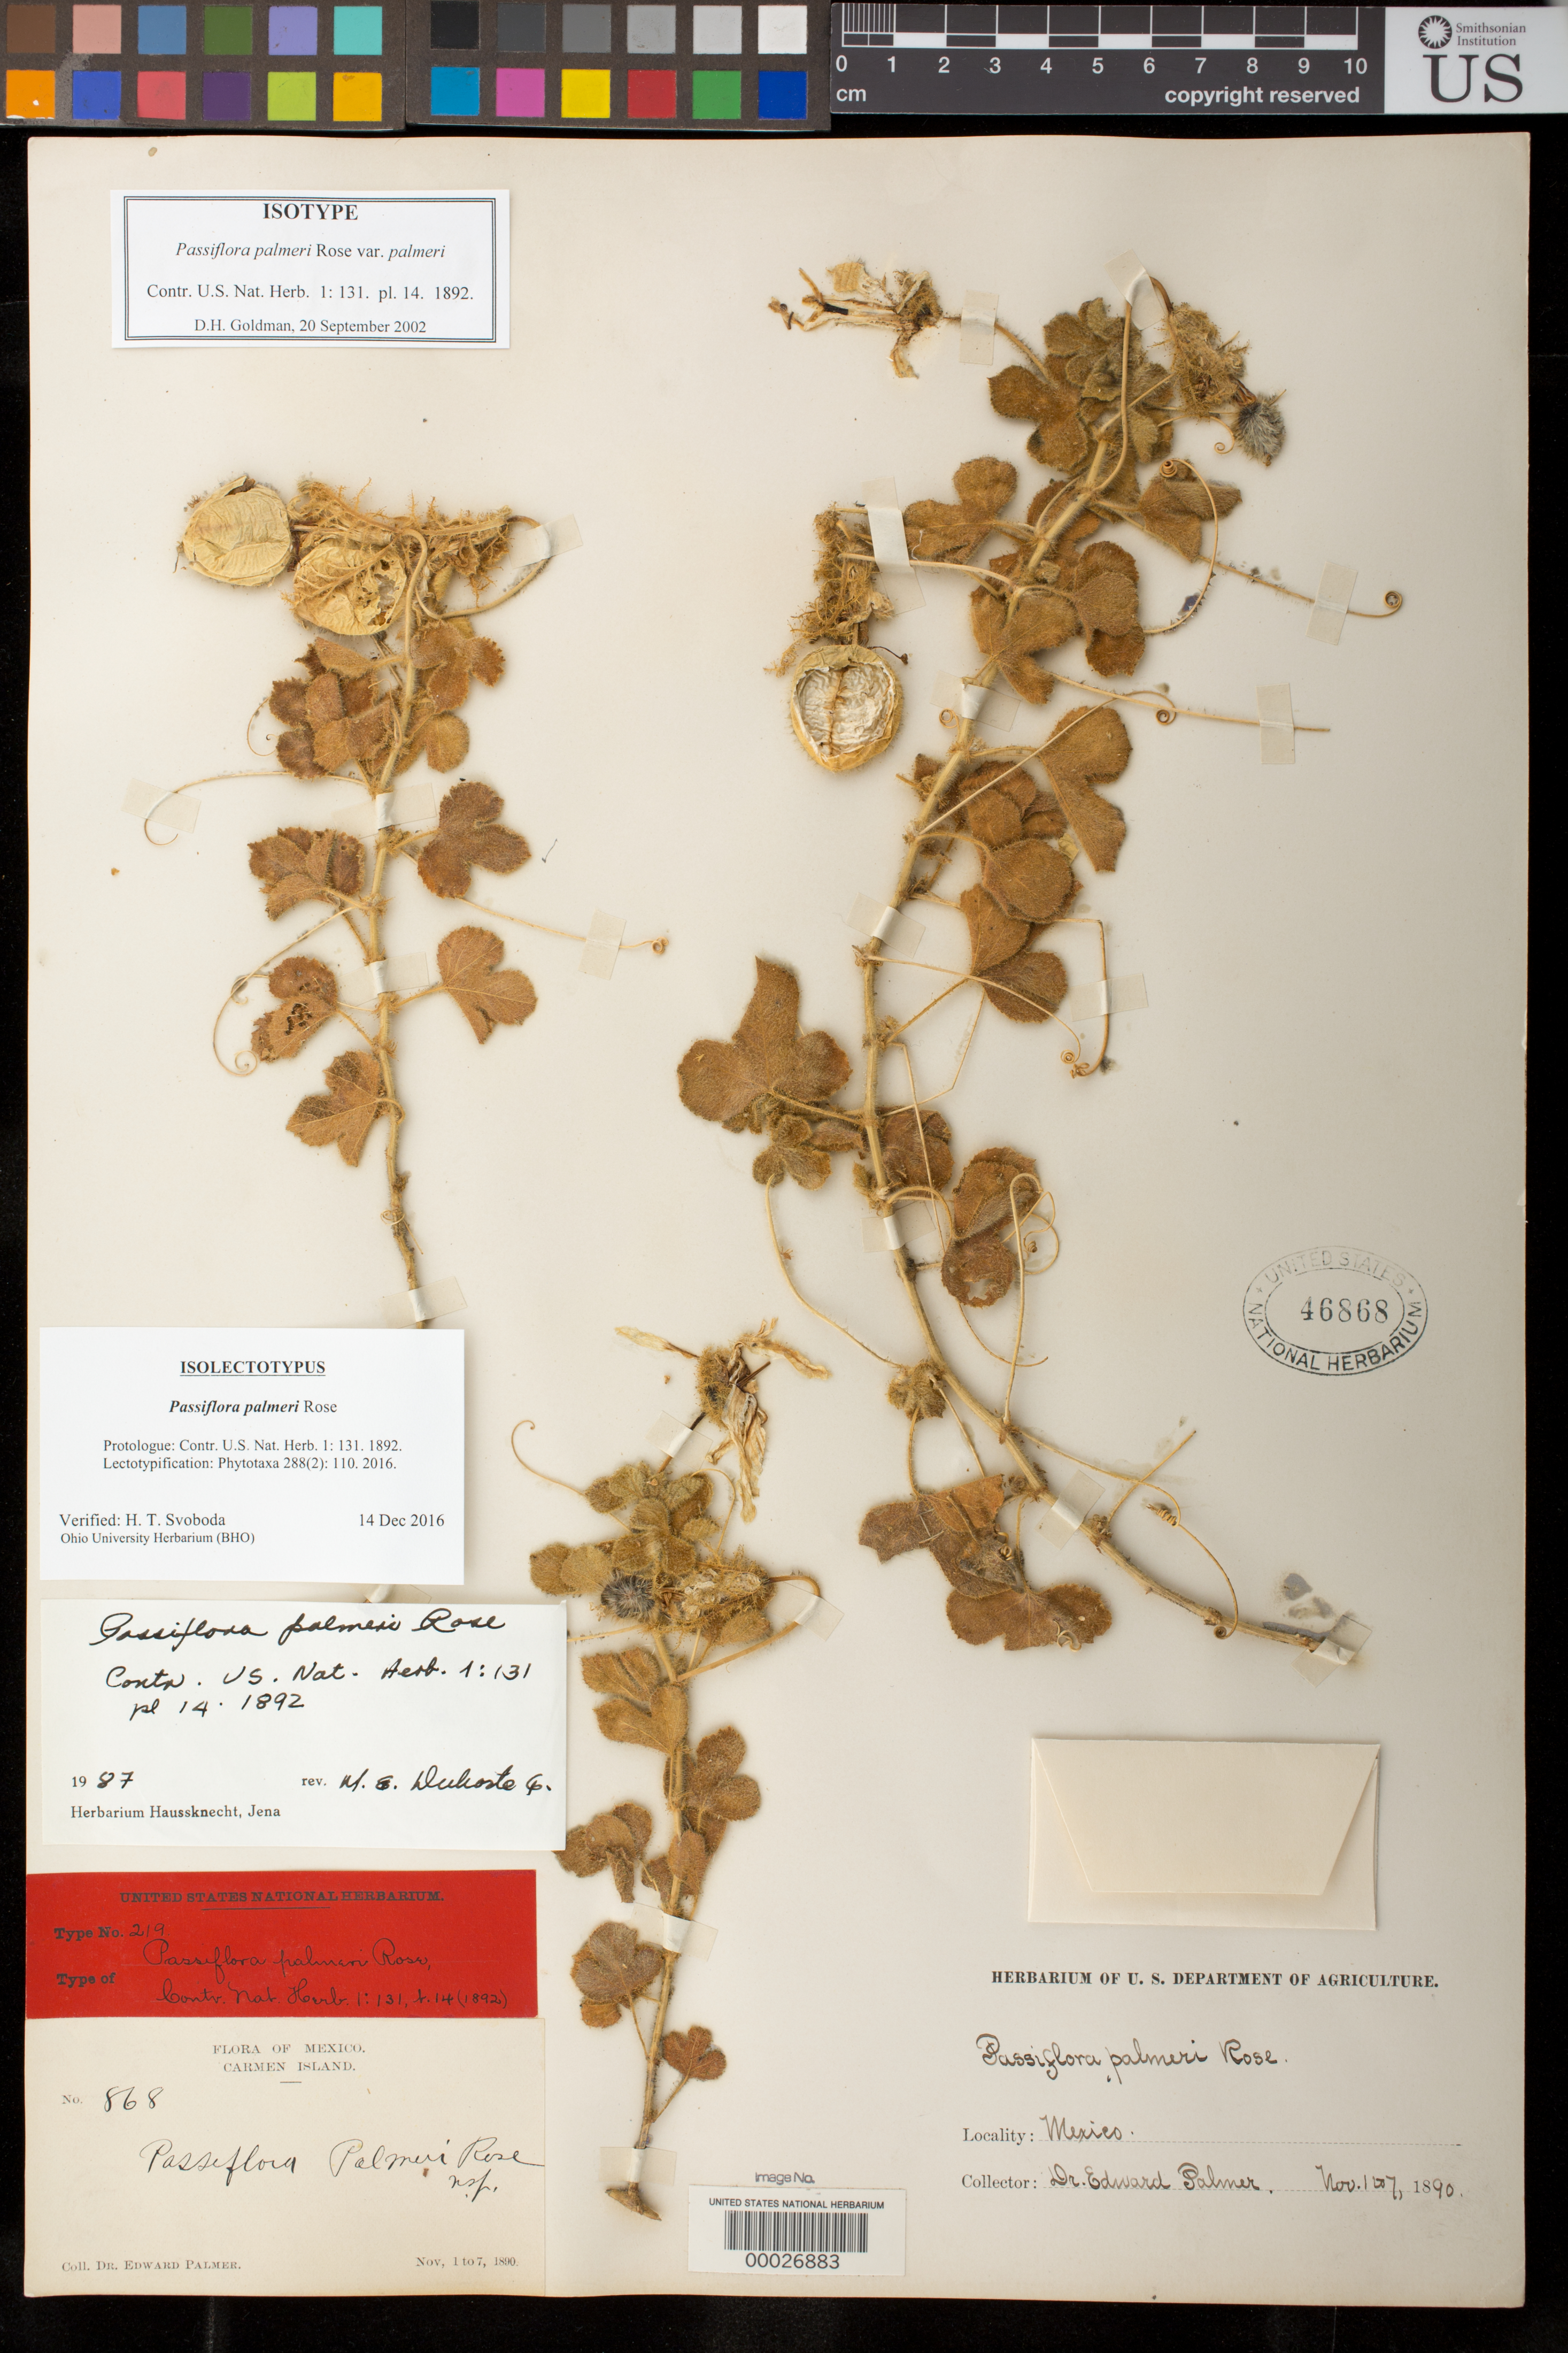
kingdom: Plantae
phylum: Tracheophyta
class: Magnoliopsida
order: Malpighiales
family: Passifloraceae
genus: Passiflora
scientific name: Passiflora palmeri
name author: Rose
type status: Isolectotype; Type Collection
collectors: E. Palmer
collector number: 868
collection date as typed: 01 Nov 1893 to 07 Nov 1893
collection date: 1893-11-01/1893-11-07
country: Mexico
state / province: Baja California Norte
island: Carmen Island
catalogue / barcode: US 46868